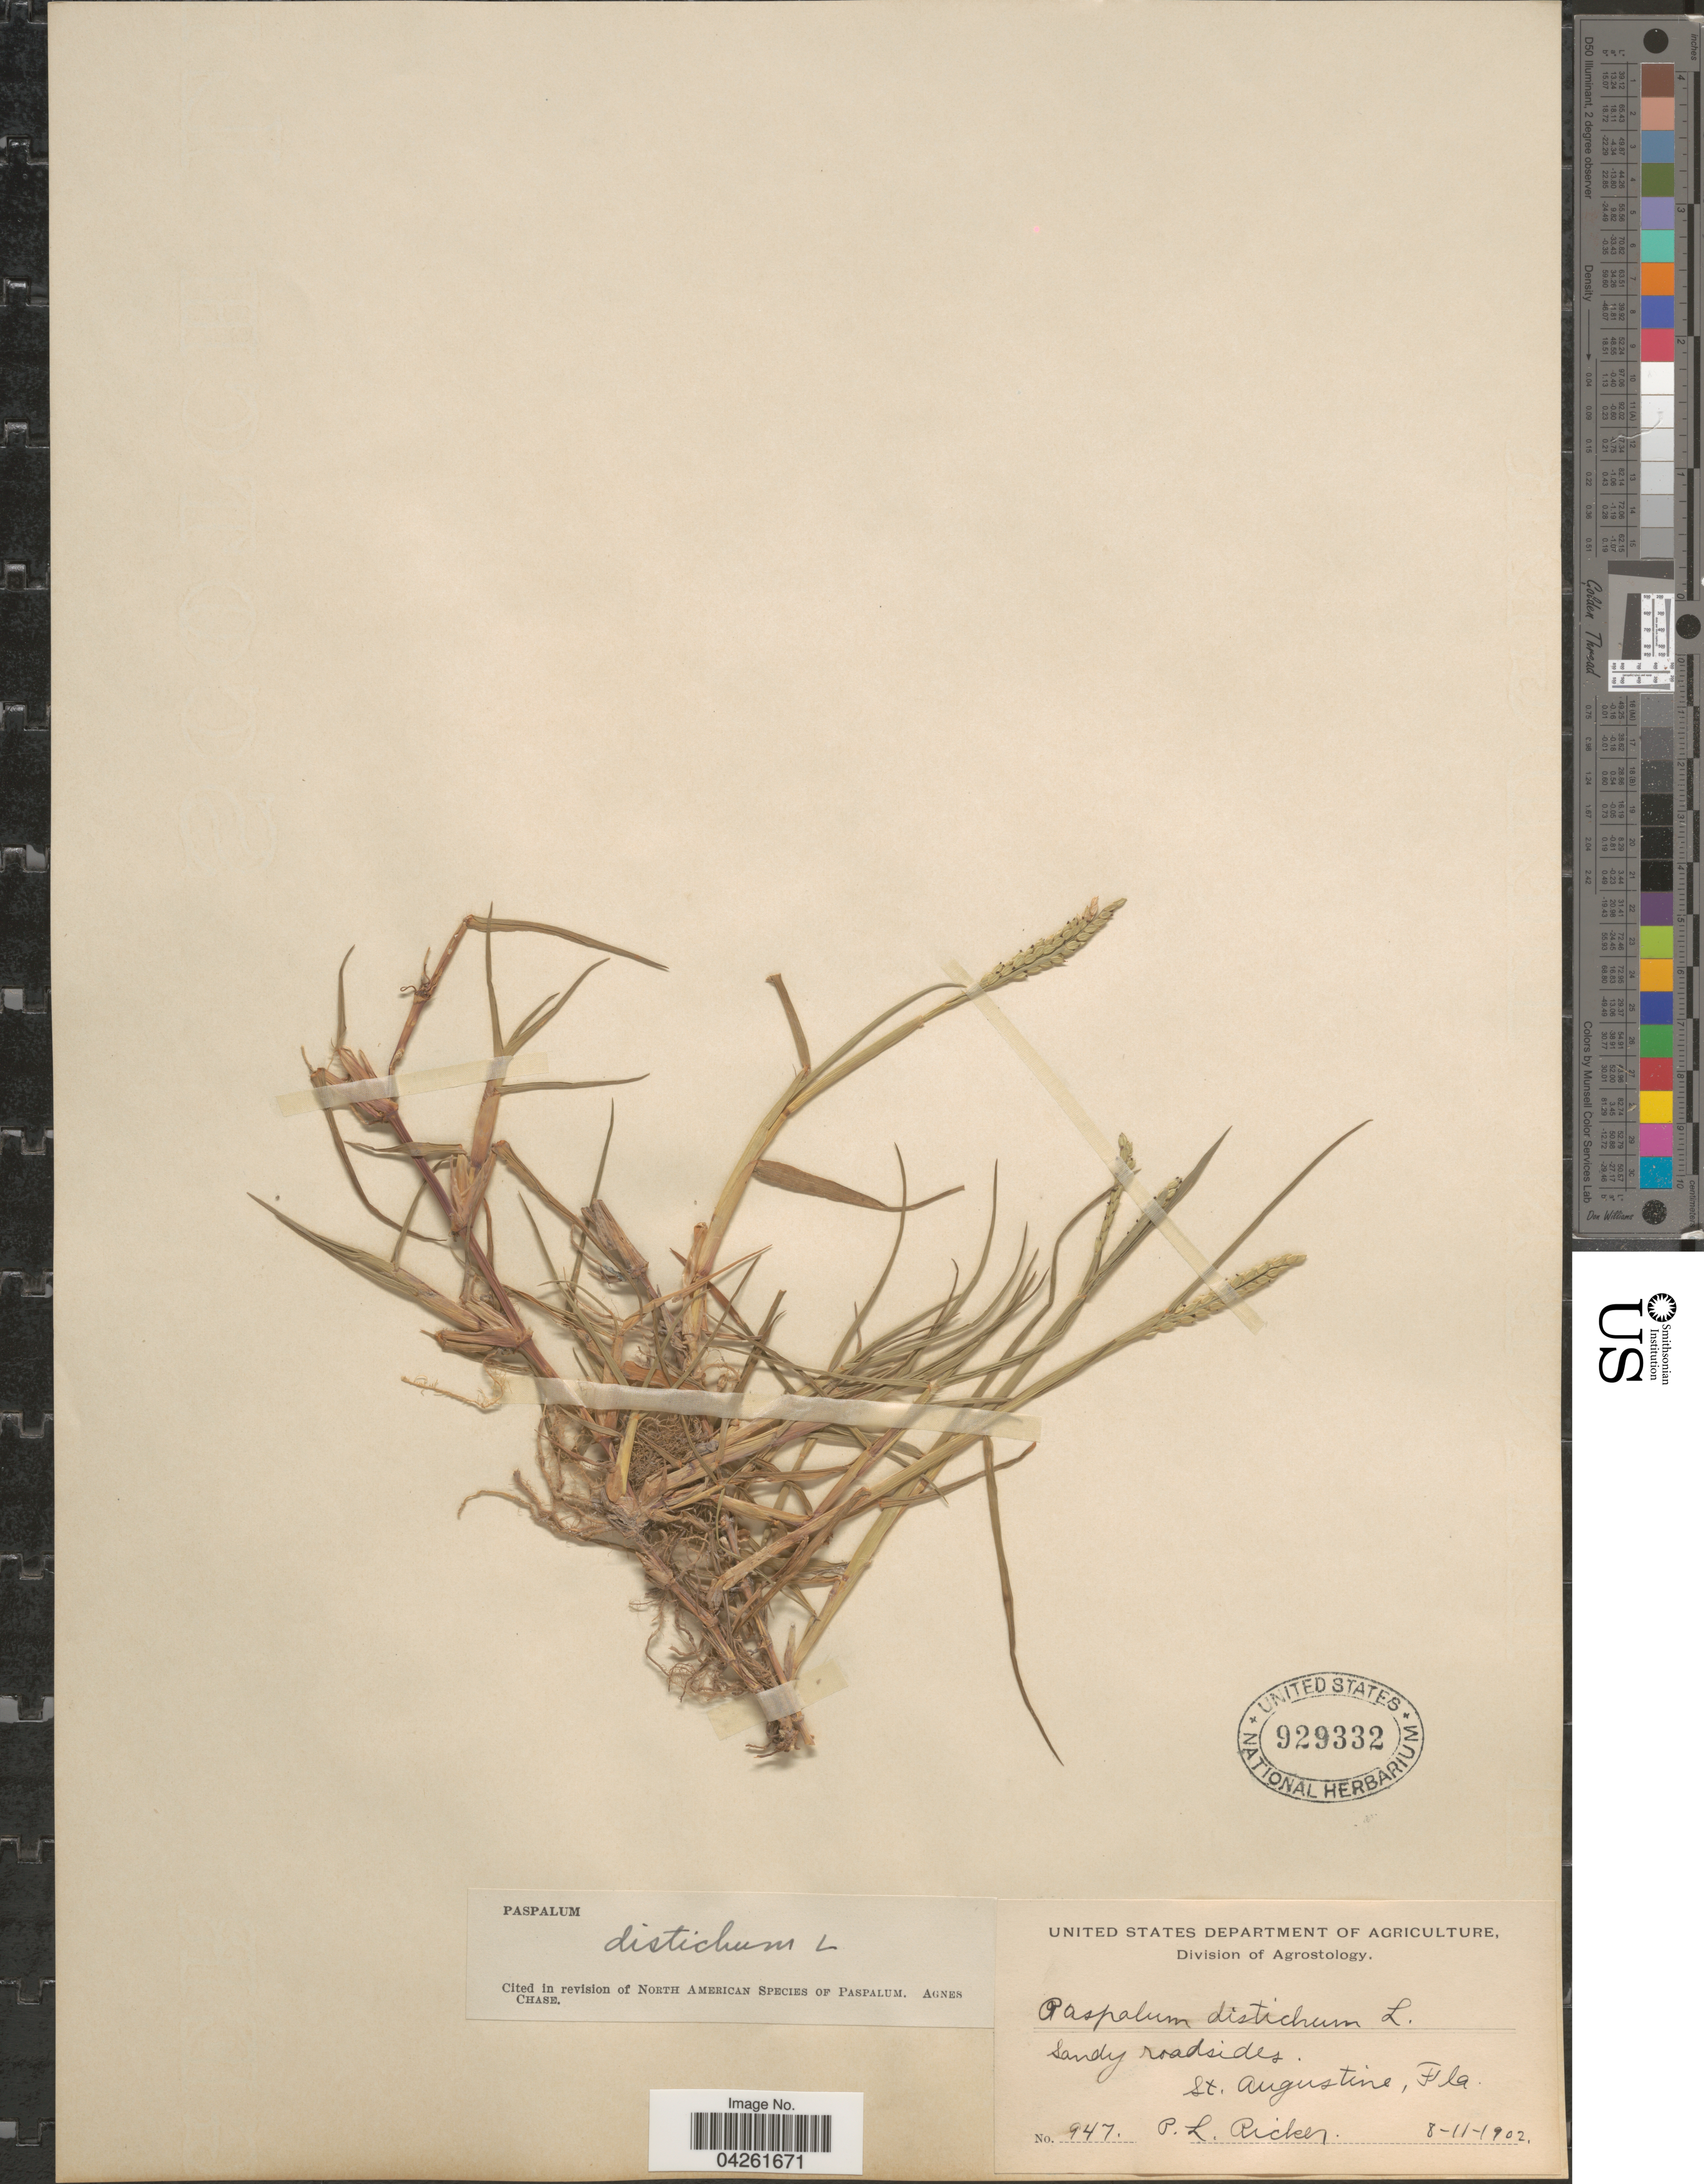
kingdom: Plantae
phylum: Tracheophyta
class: Liliopsida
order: Poales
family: Poaceae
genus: Paspalum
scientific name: Paspalum distichum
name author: L.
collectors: P. Ricker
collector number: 947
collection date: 1902-08-11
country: United States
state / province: Florida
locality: St. Augustine.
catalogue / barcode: US 929332